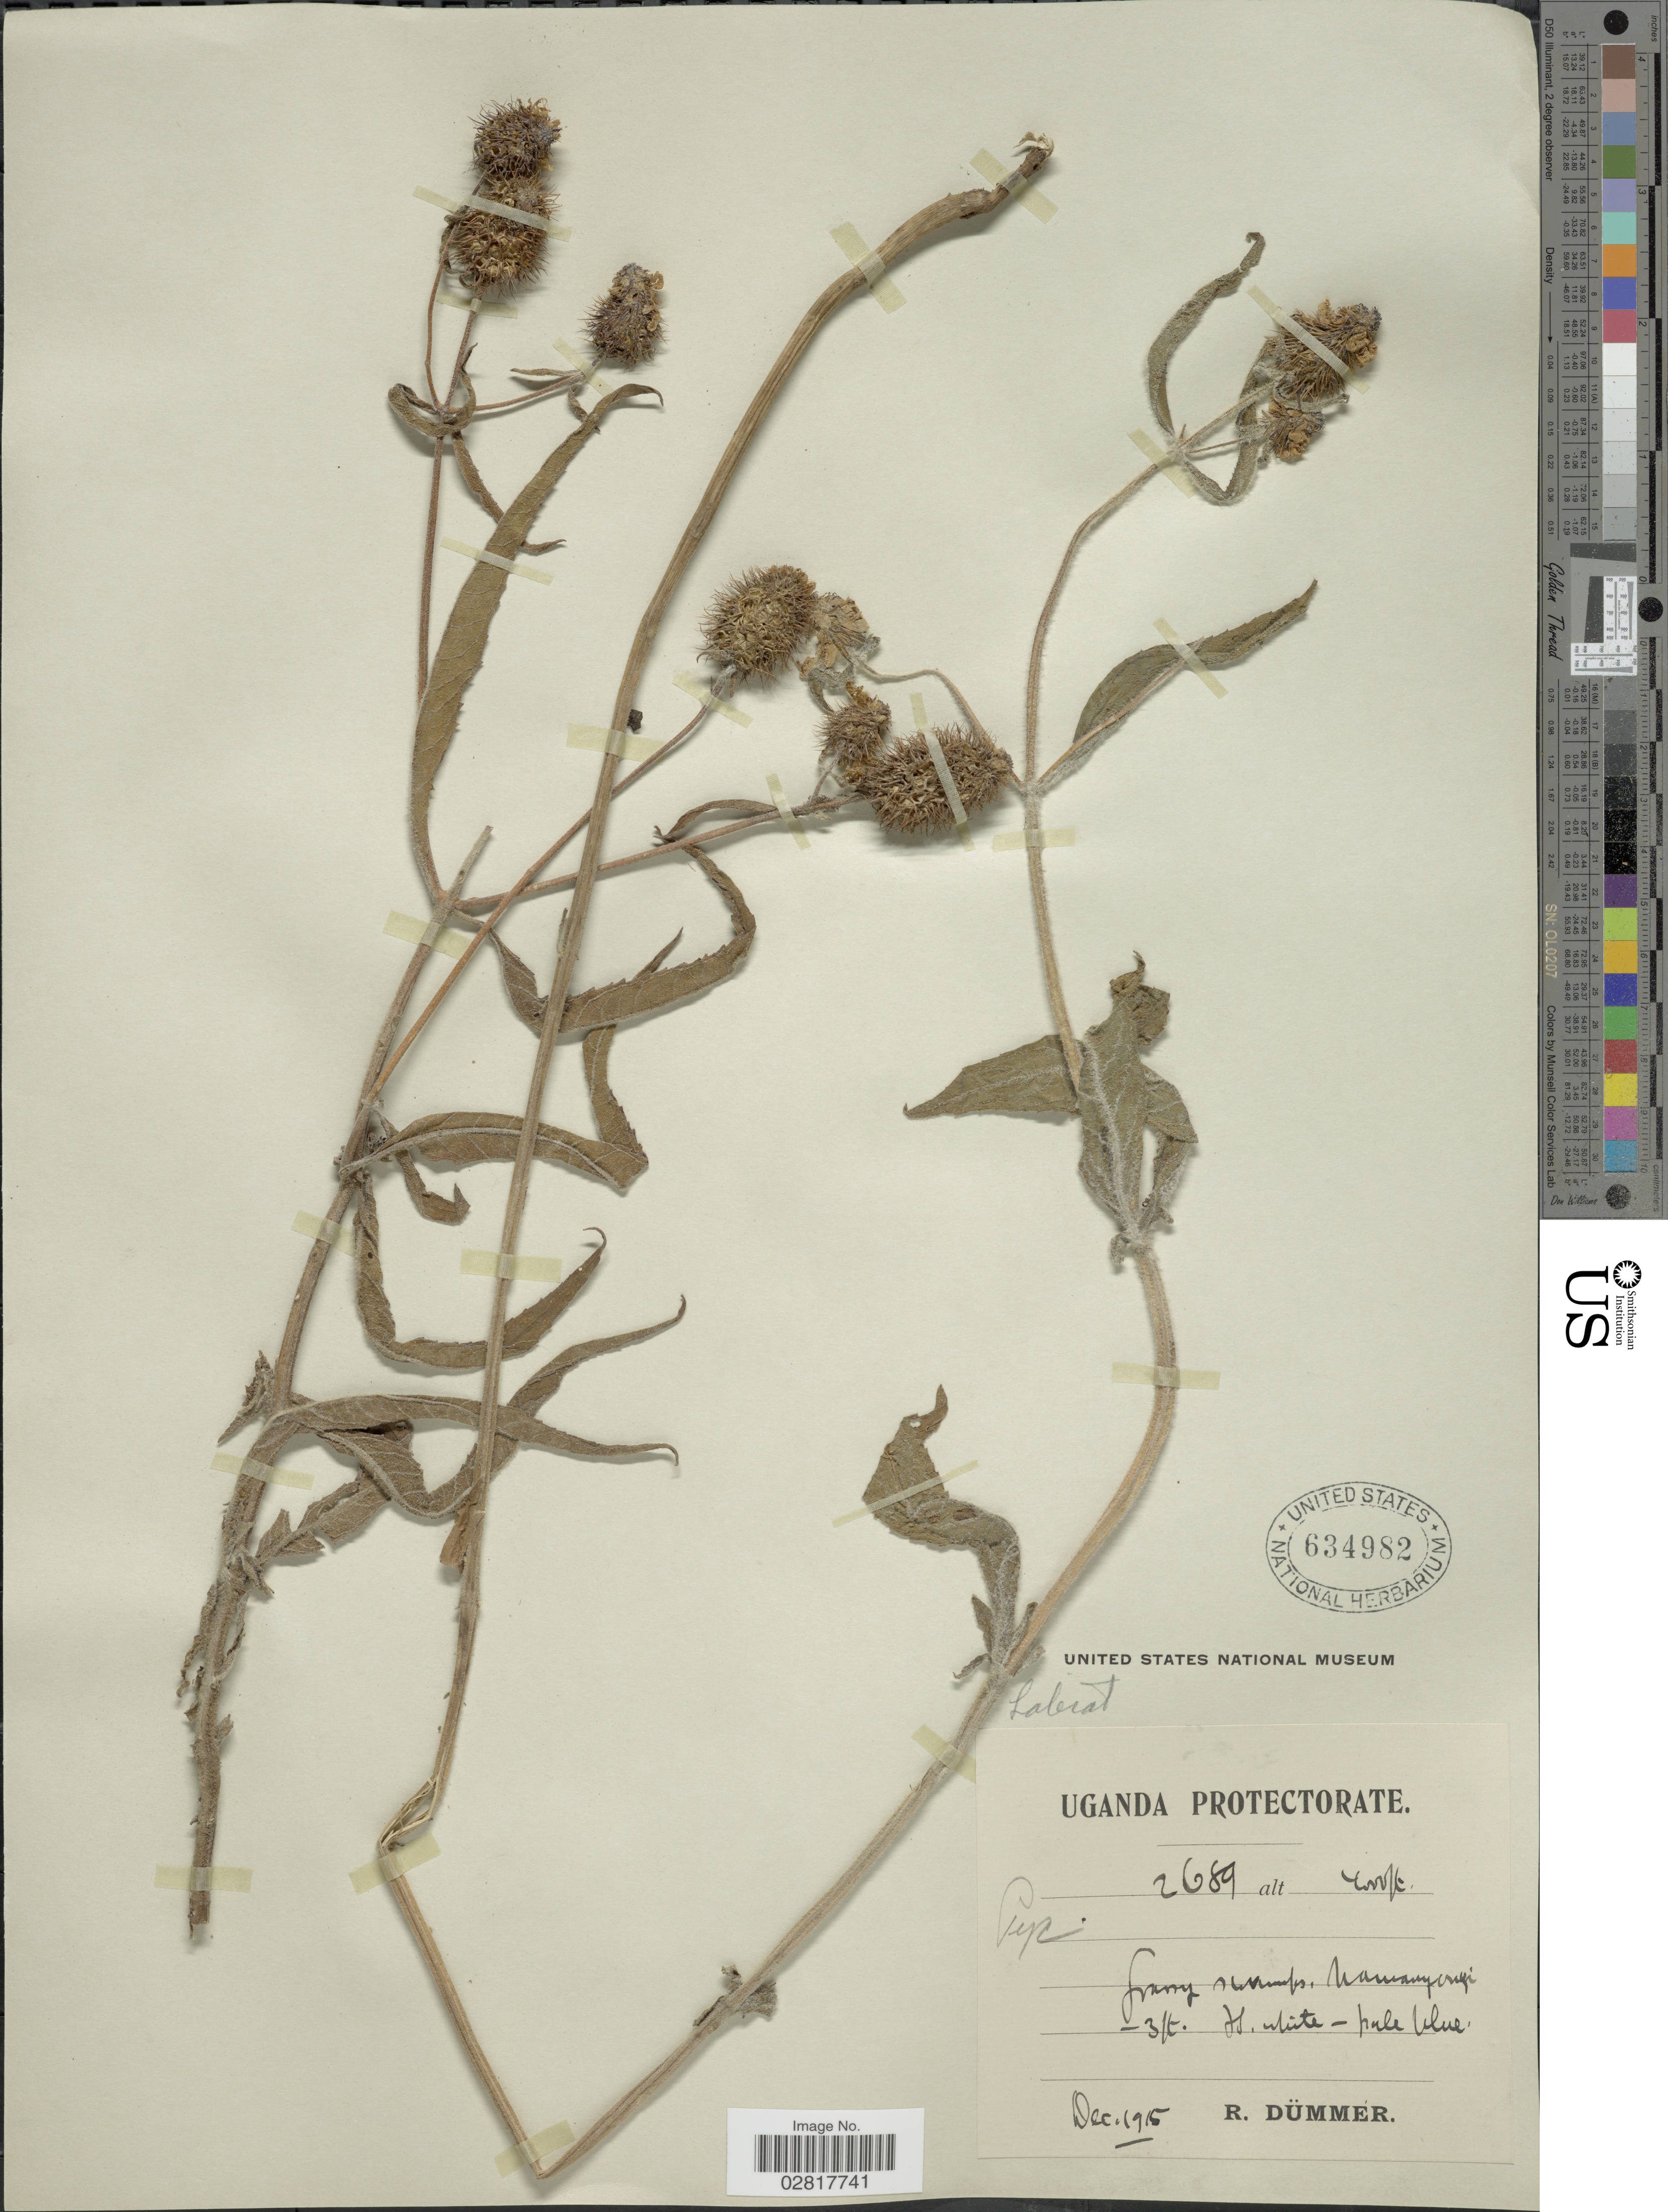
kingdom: Plantae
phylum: Tracheophyta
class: Magnoliopsida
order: Lamiales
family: Lamiaceae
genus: Pycnostachys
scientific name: Pycnostachys sp.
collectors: R. A. Dümmer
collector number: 2689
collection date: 1915-12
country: Uganda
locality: Uganda Protectorate. Grassy swamps, Namanyonyi.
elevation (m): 1219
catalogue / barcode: US 634982